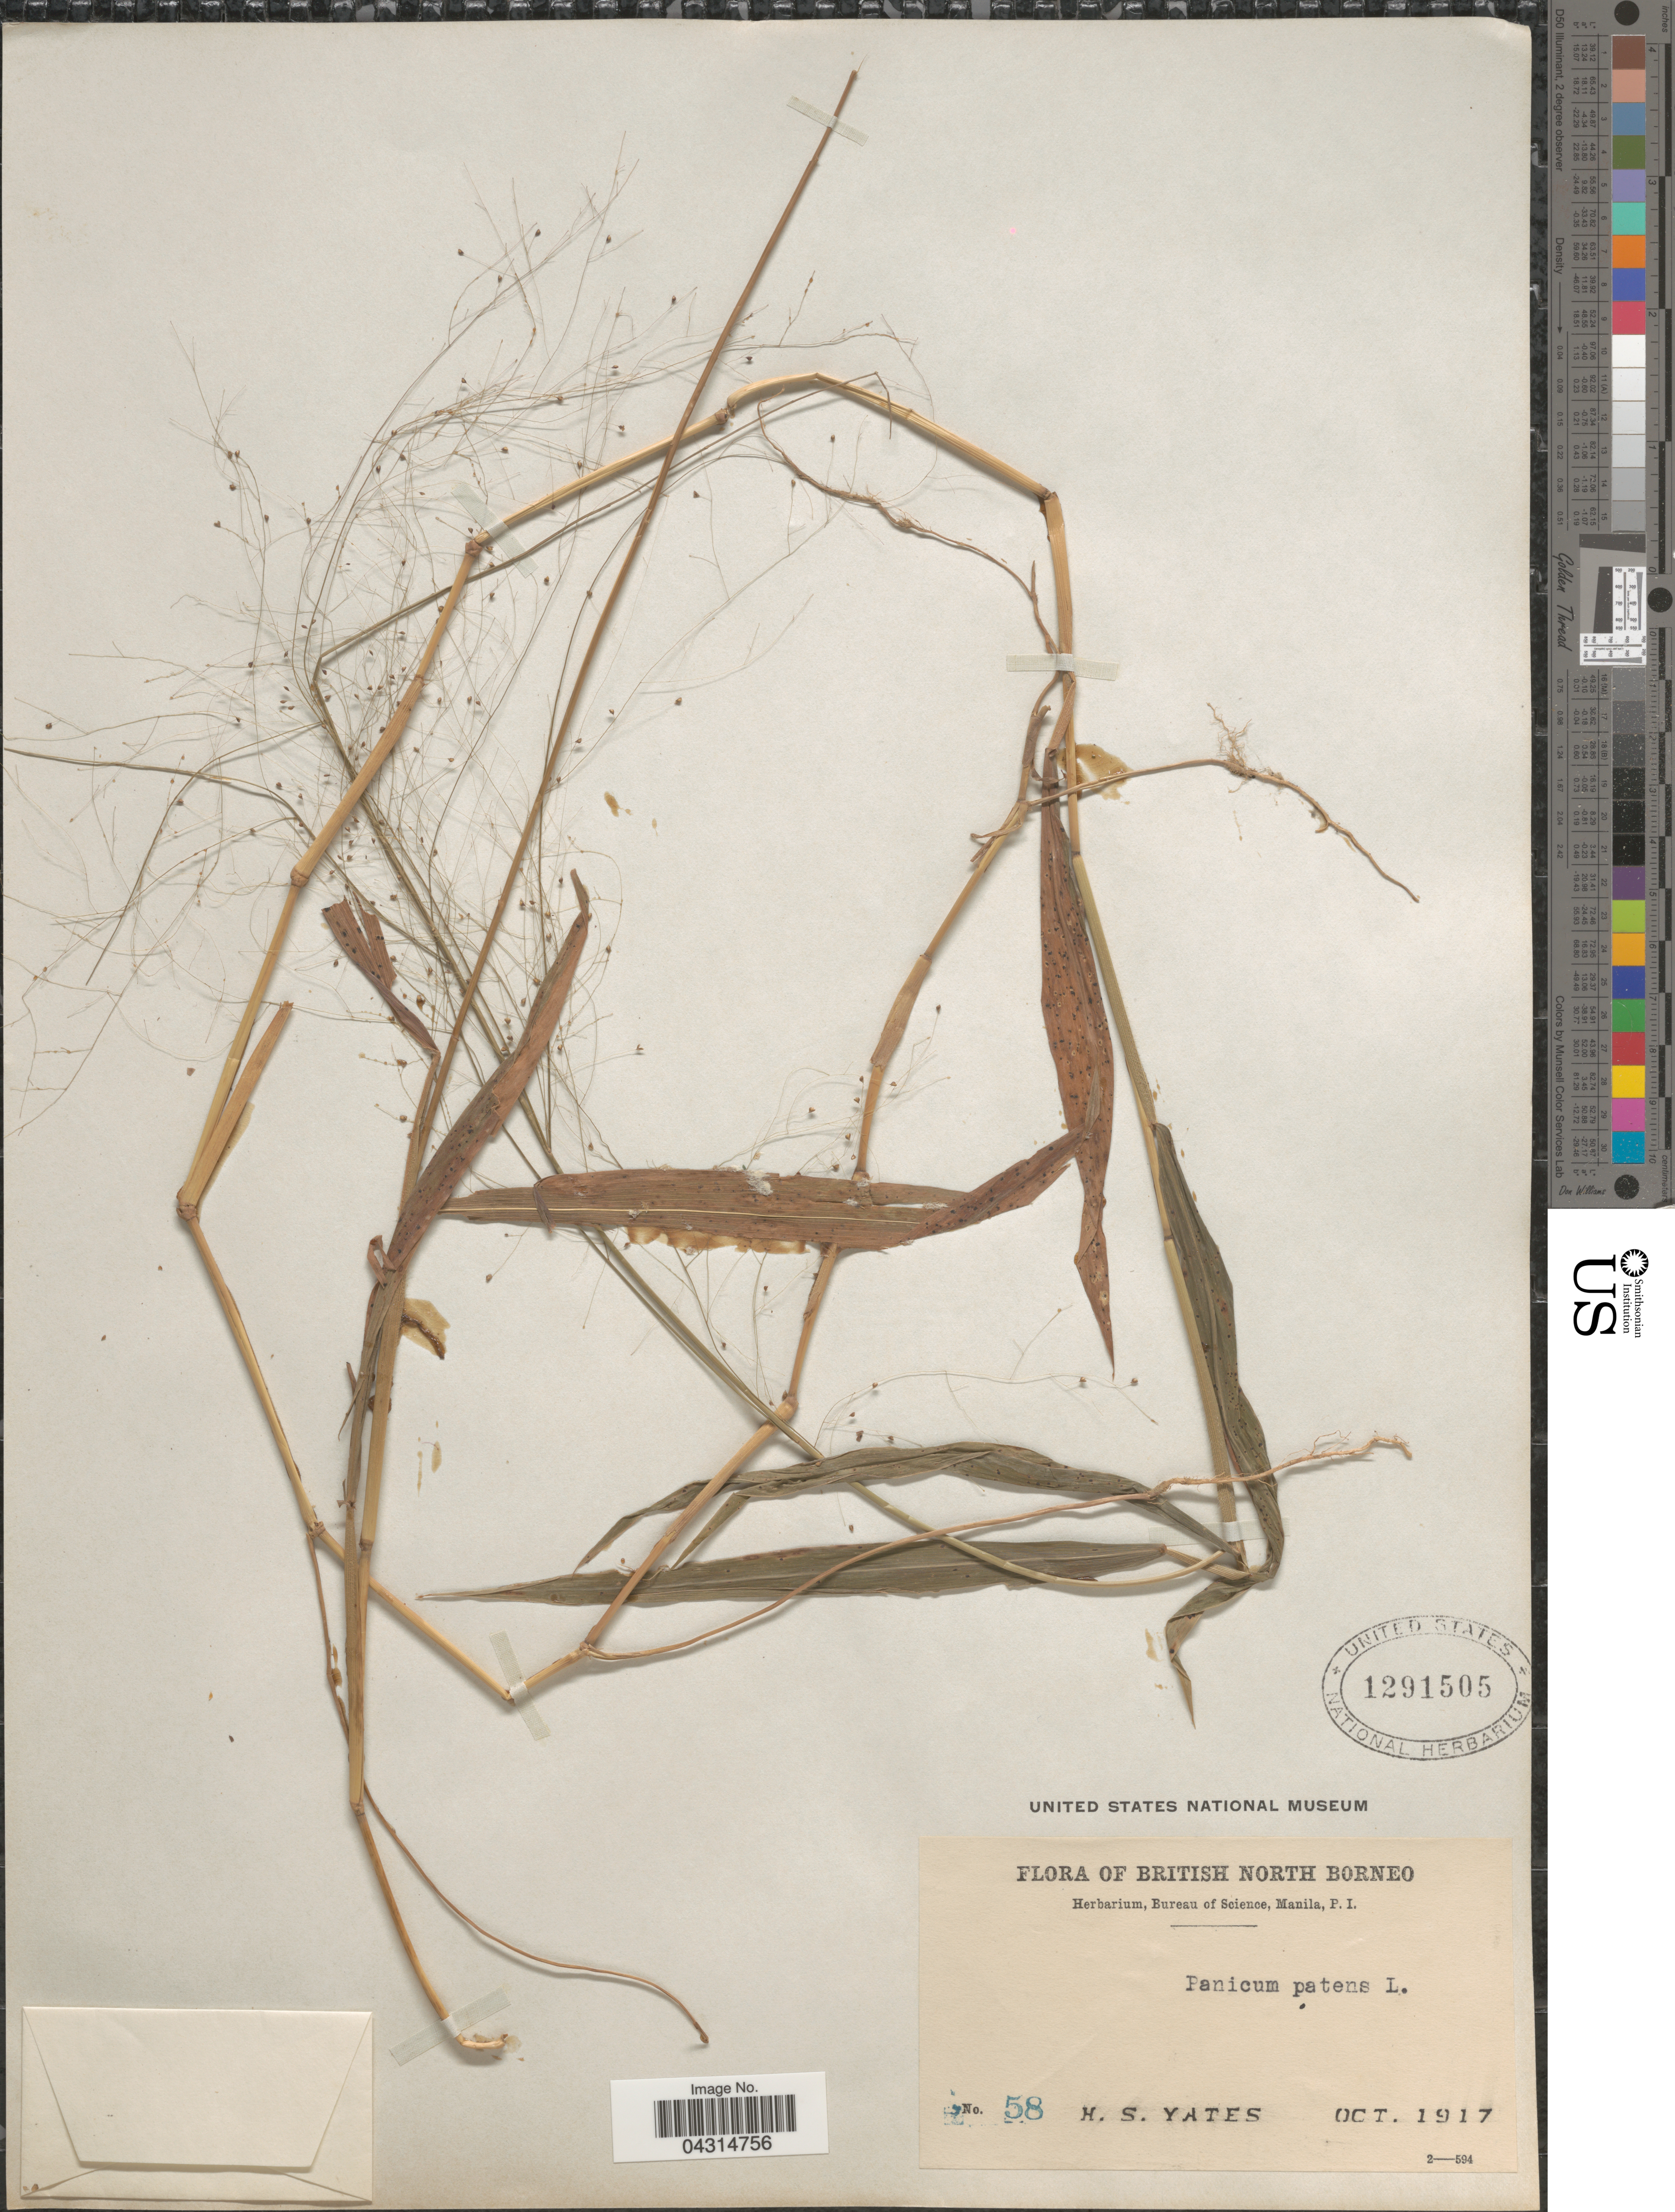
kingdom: Plantae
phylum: Tracheophyta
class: Liliopsida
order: Poales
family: Poaceae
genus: Cyrtococcum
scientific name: Cyrtococcum sp.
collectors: H. S. Yates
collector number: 58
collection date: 1917-10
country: Malaysia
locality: British North Borneo.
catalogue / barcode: US 1291505